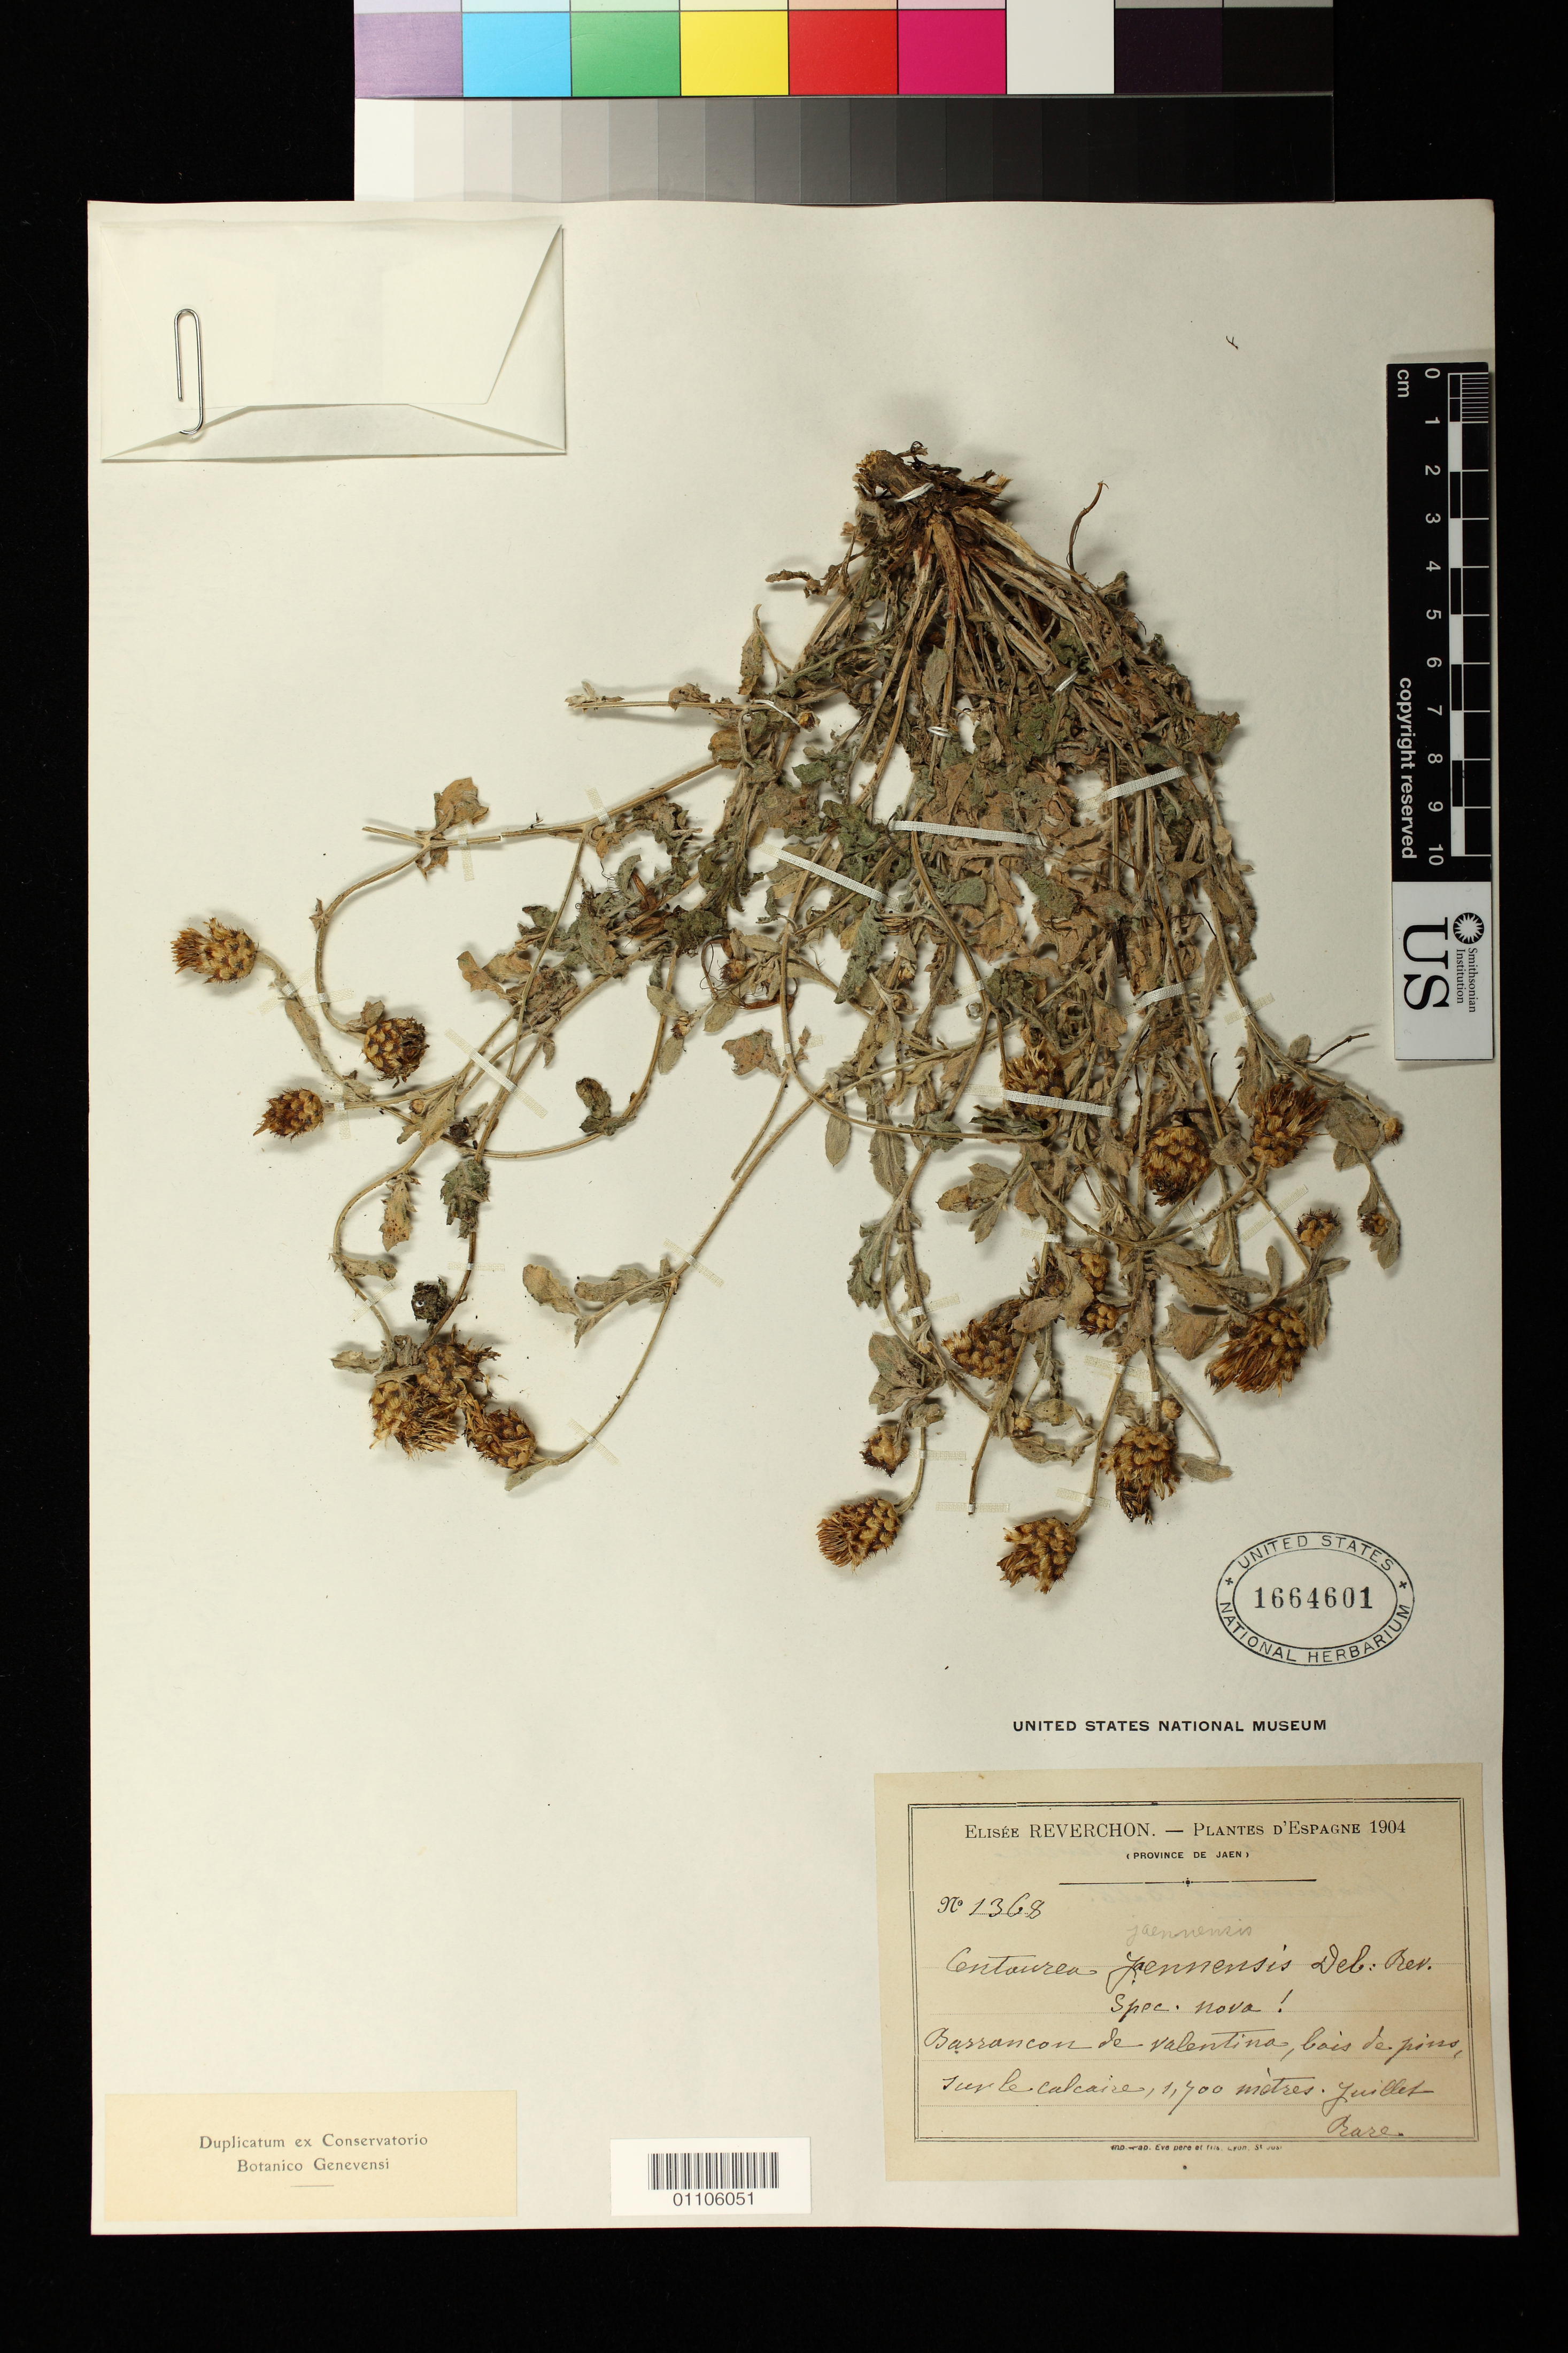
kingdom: Plantae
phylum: Tracheophyta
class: Magnoliopsida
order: Asterales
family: Asteraceae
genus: Centaurea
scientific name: Centaurea jaennensis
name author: Degen & Debeaux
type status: Type Collection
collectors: E. Reverchon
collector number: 1368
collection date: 1904-07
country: Spain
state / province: Andalucía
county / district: Jaen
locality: Barrancon de Valentina.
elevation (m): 1700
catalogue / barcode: US 1664601